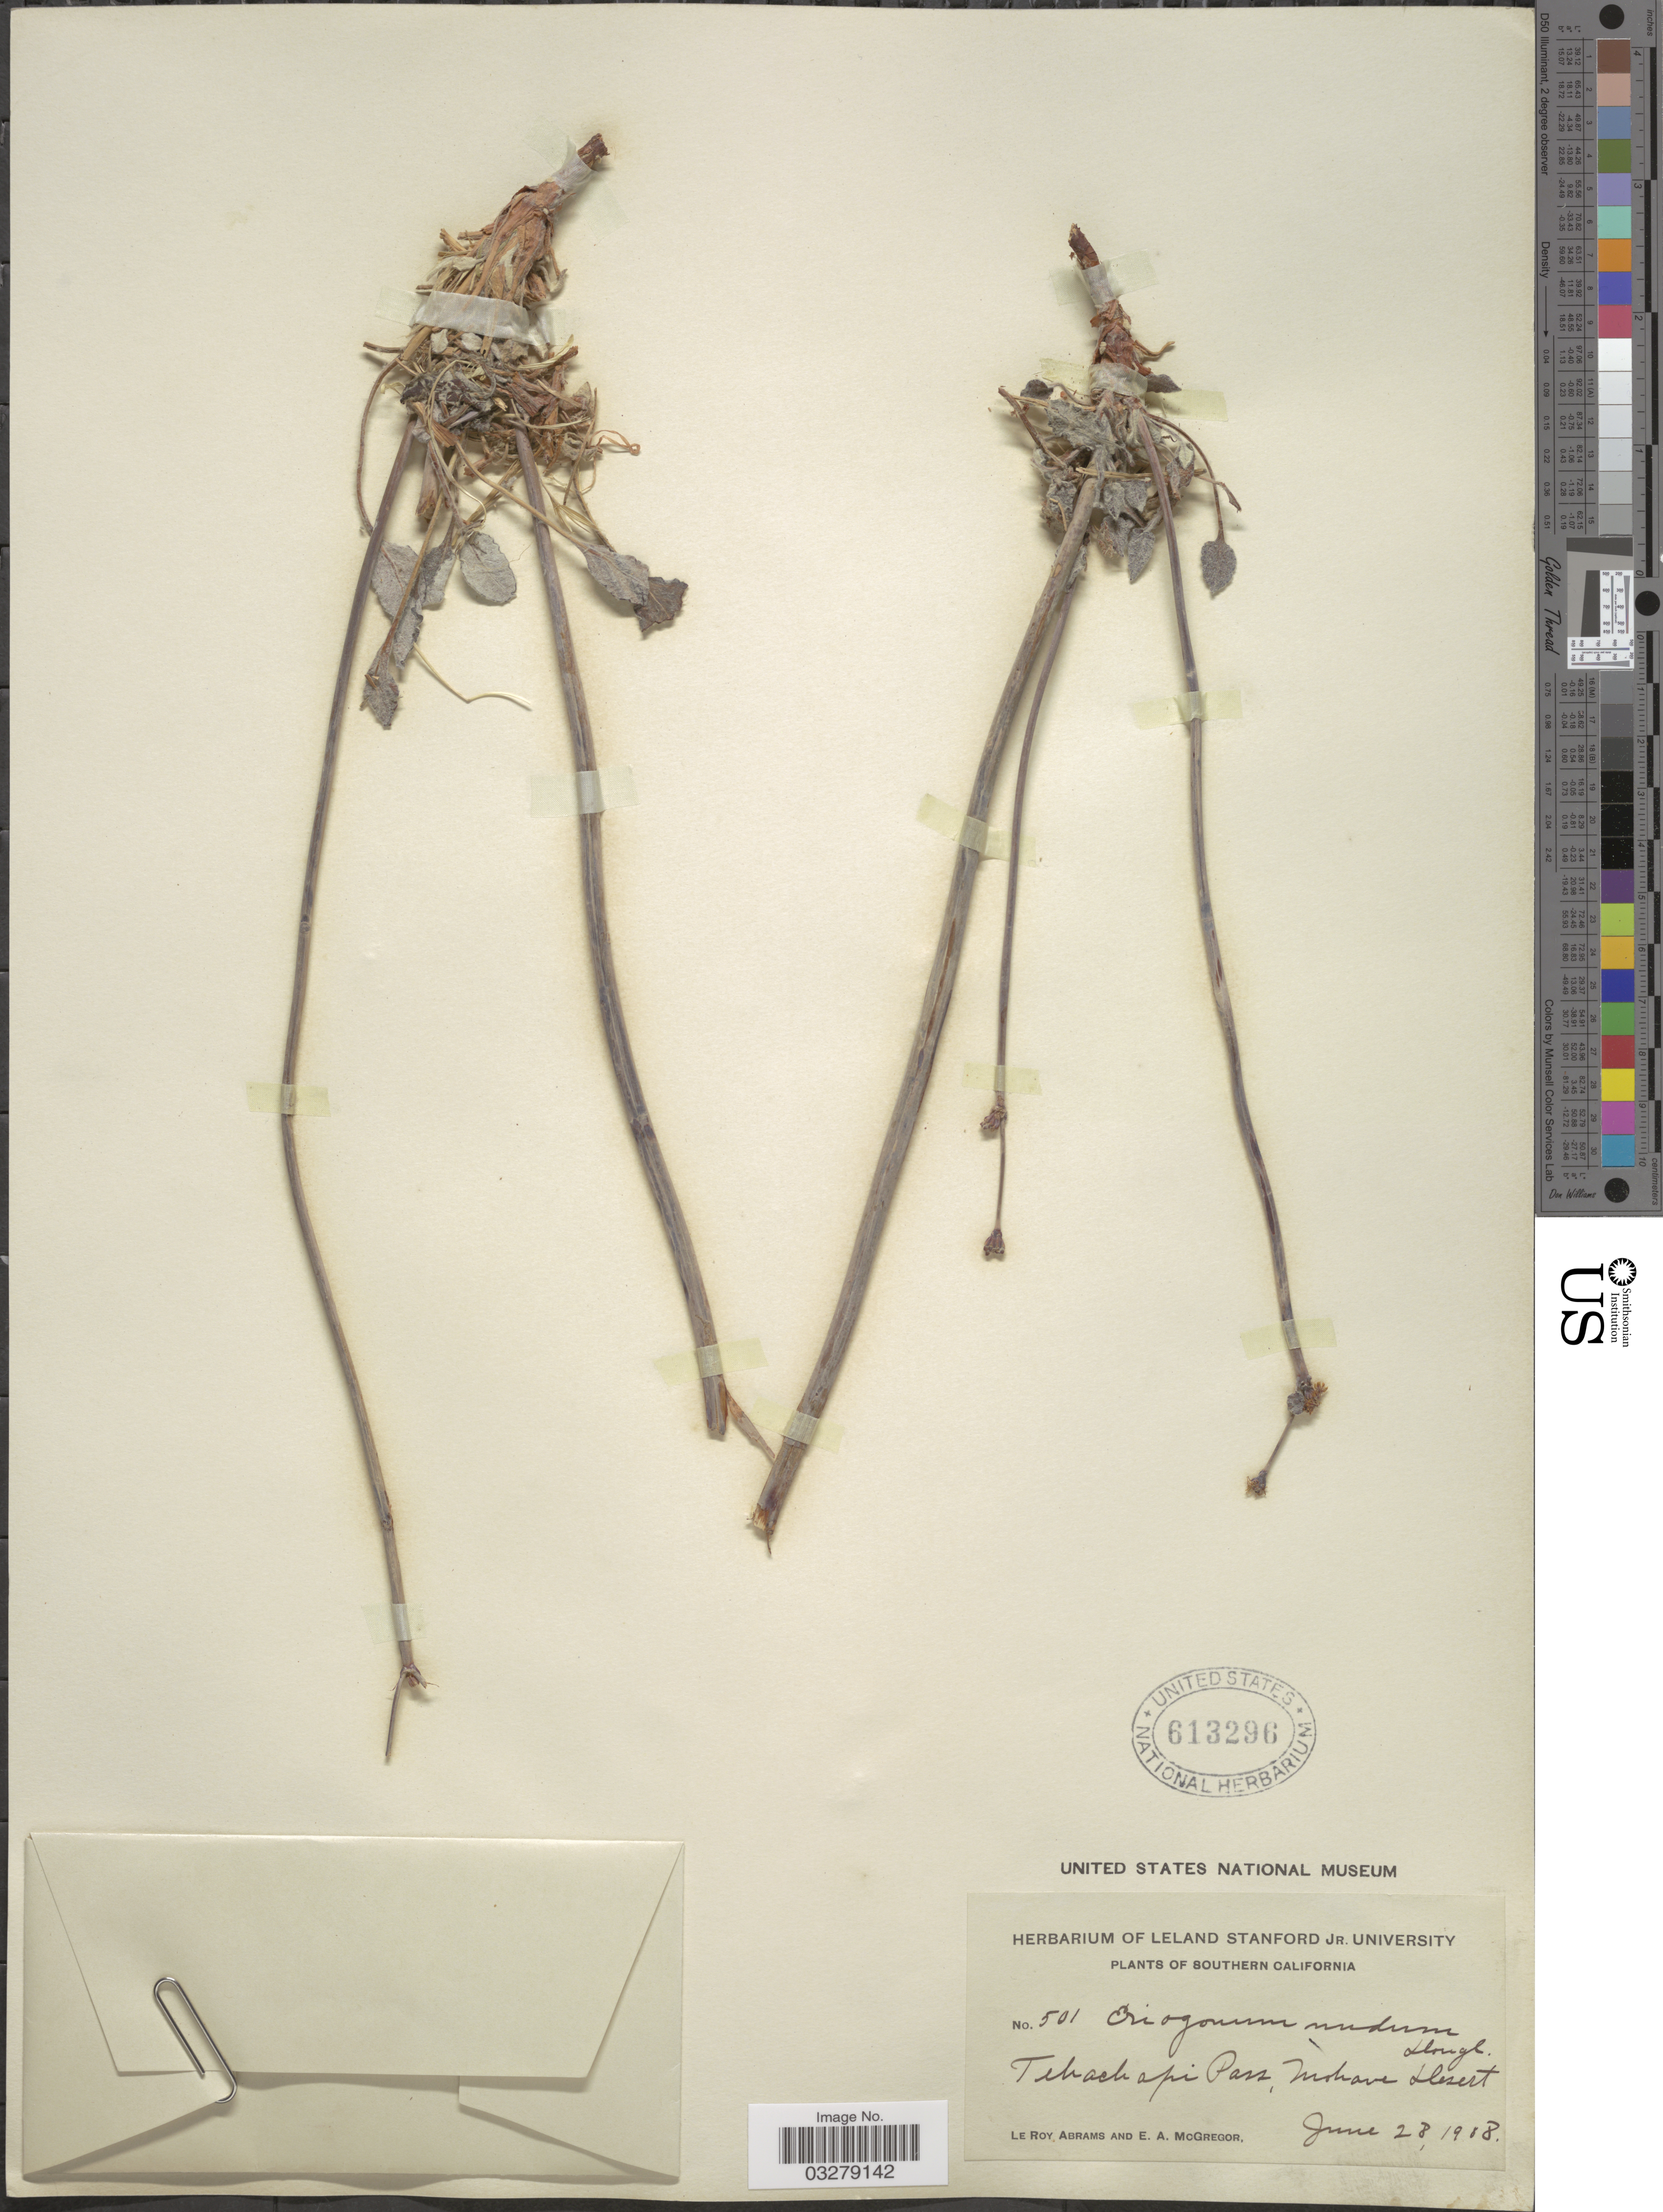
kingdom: Plantae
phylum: Tracheophyta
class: Magnoliopsida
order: Caryophyllales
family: Polygonaceae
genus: Eriogonum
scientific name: Eriogonum nudum var. westonii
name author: (S. Stokes) J.T. Howell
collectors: L. Abrams & E. A. McGregor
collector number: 501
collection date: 1908-06-28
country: United States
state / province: California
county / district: Kern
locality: Southern California. Tehachapi Pass, Mohave Desert.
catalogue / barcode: US 613296